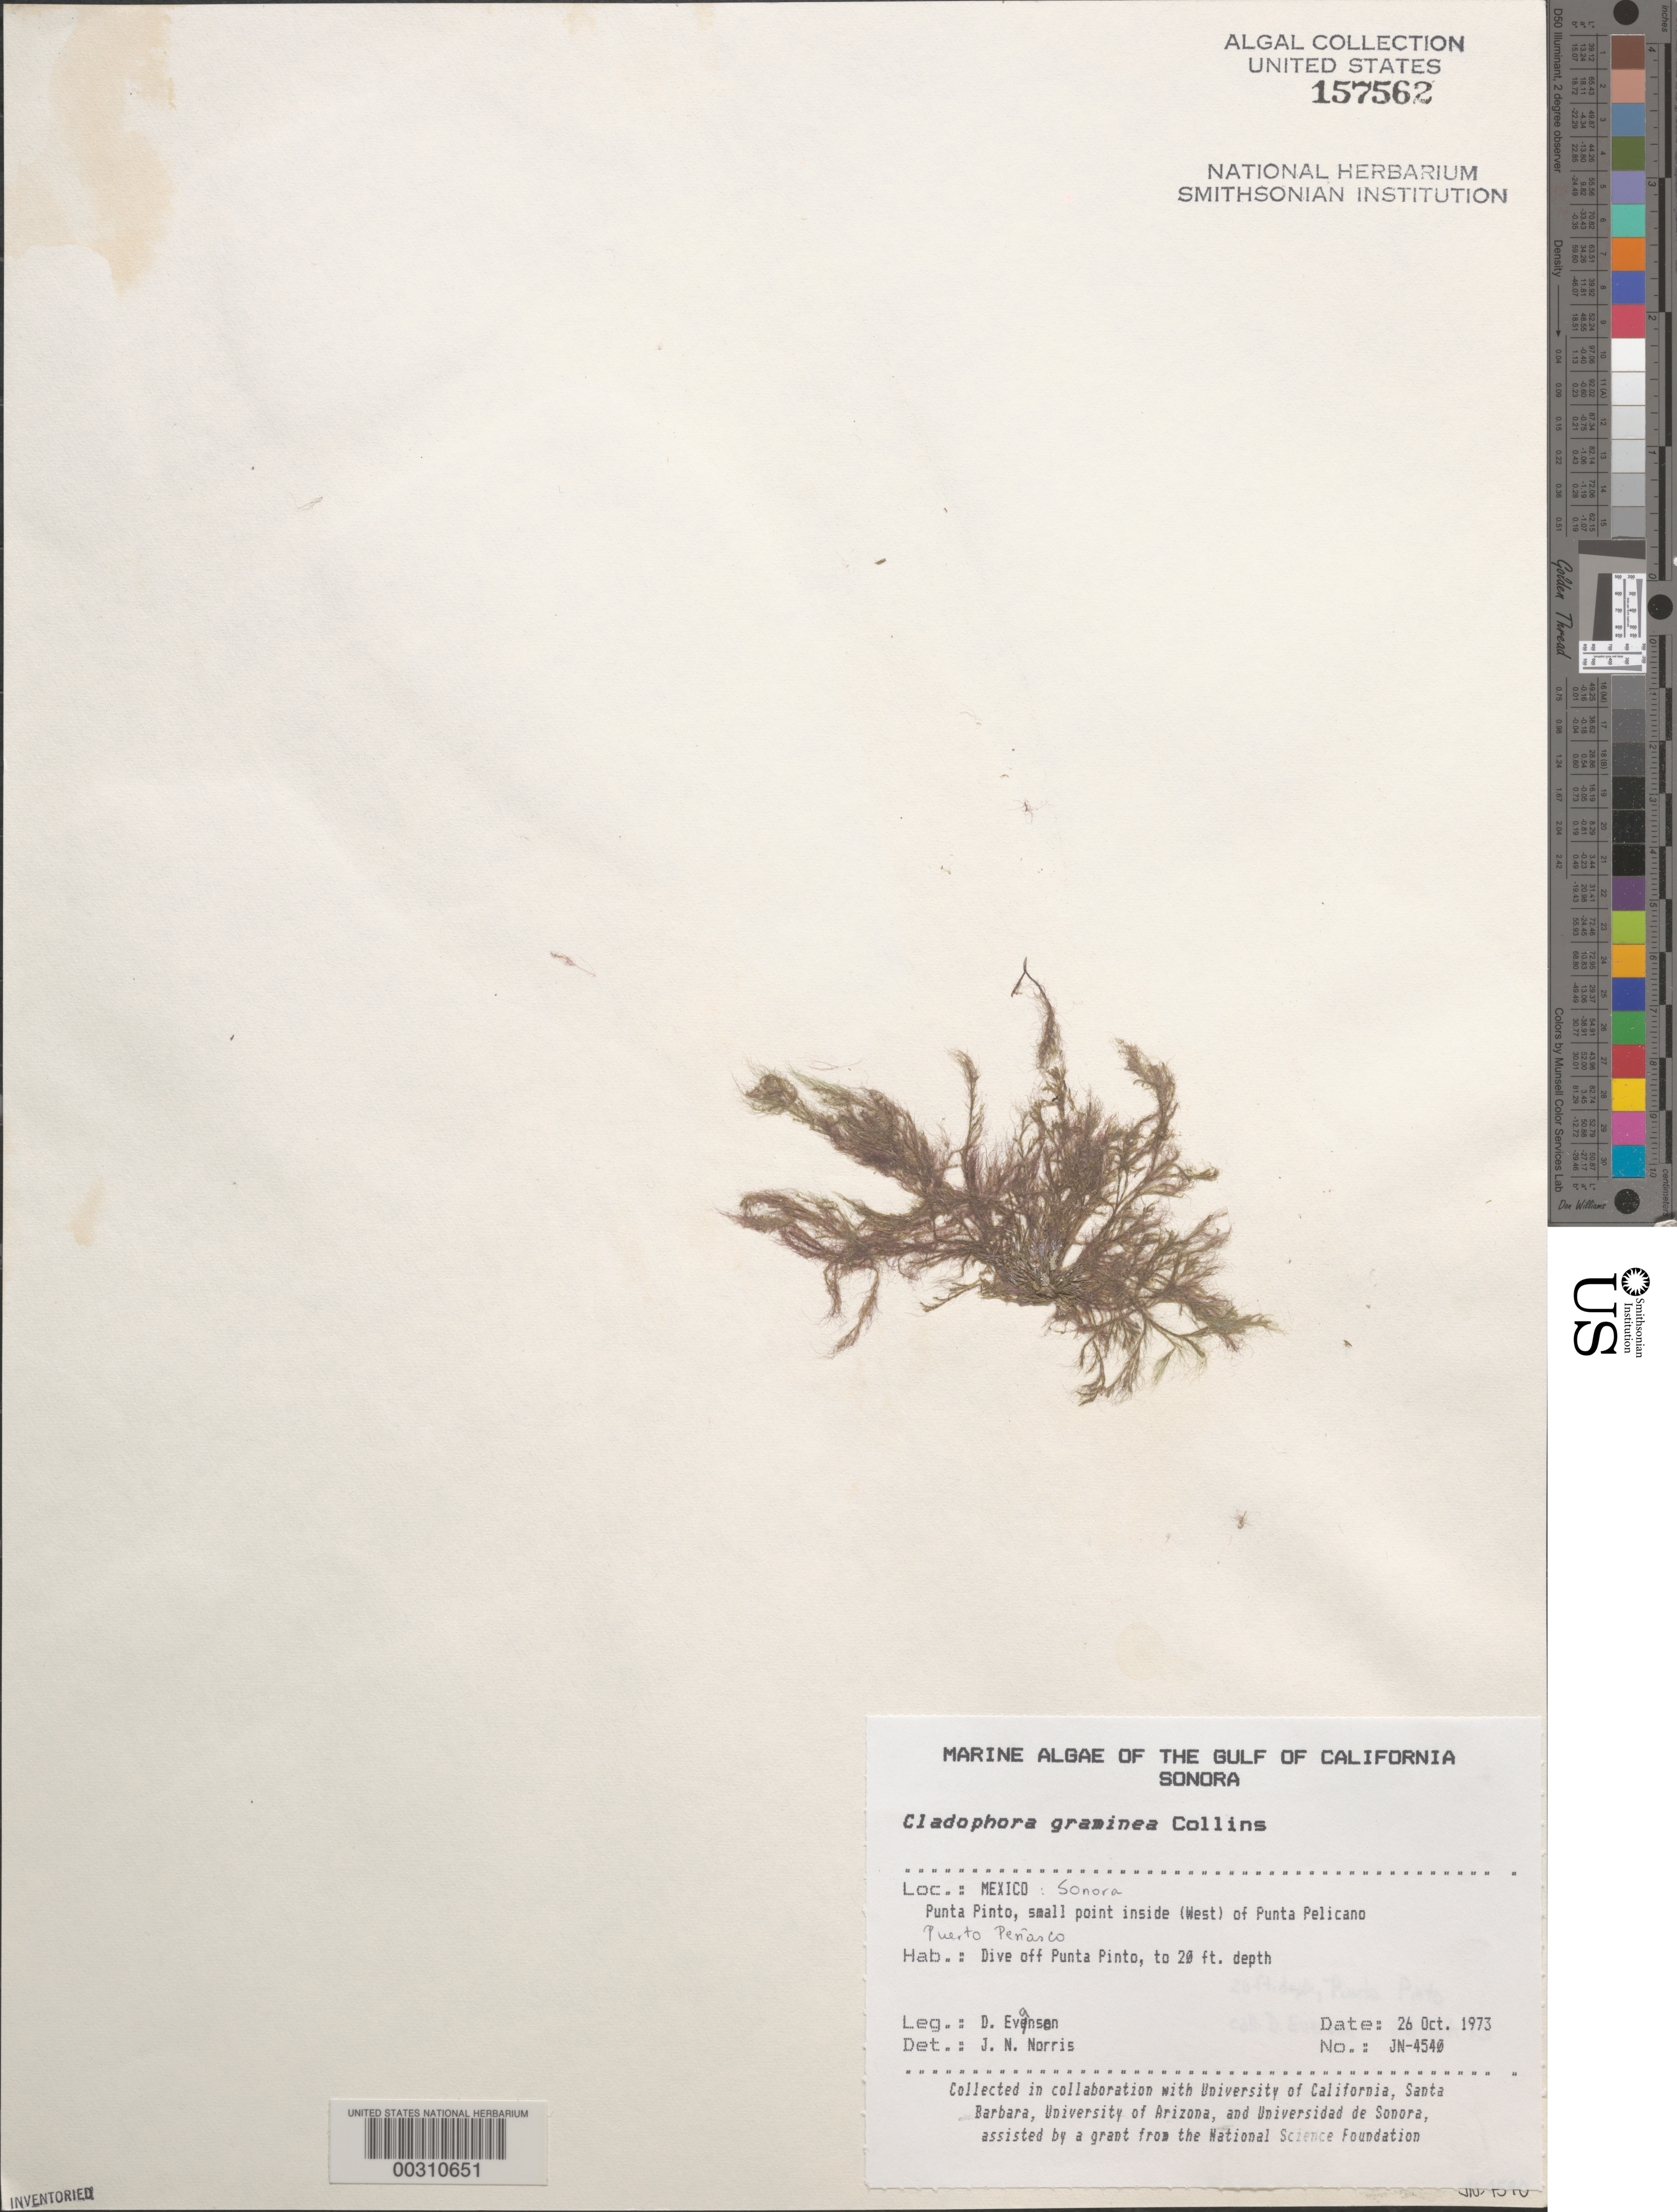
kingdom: Plantae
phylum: Chlorophyta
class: Ulvophyceae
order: Cladophorales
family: Cladophoraceae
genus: Cladophora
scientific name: Cladophora graminea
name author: Collins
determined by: Norris, James N.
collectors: D. Evensen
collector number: JN-4540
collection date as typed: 26 Oct 1973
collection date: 1973-10-26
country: Mexico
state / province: Sonora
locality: Punta Pinto, west of Punta Pelicano, Puerto Penasco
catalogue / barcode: US 157562